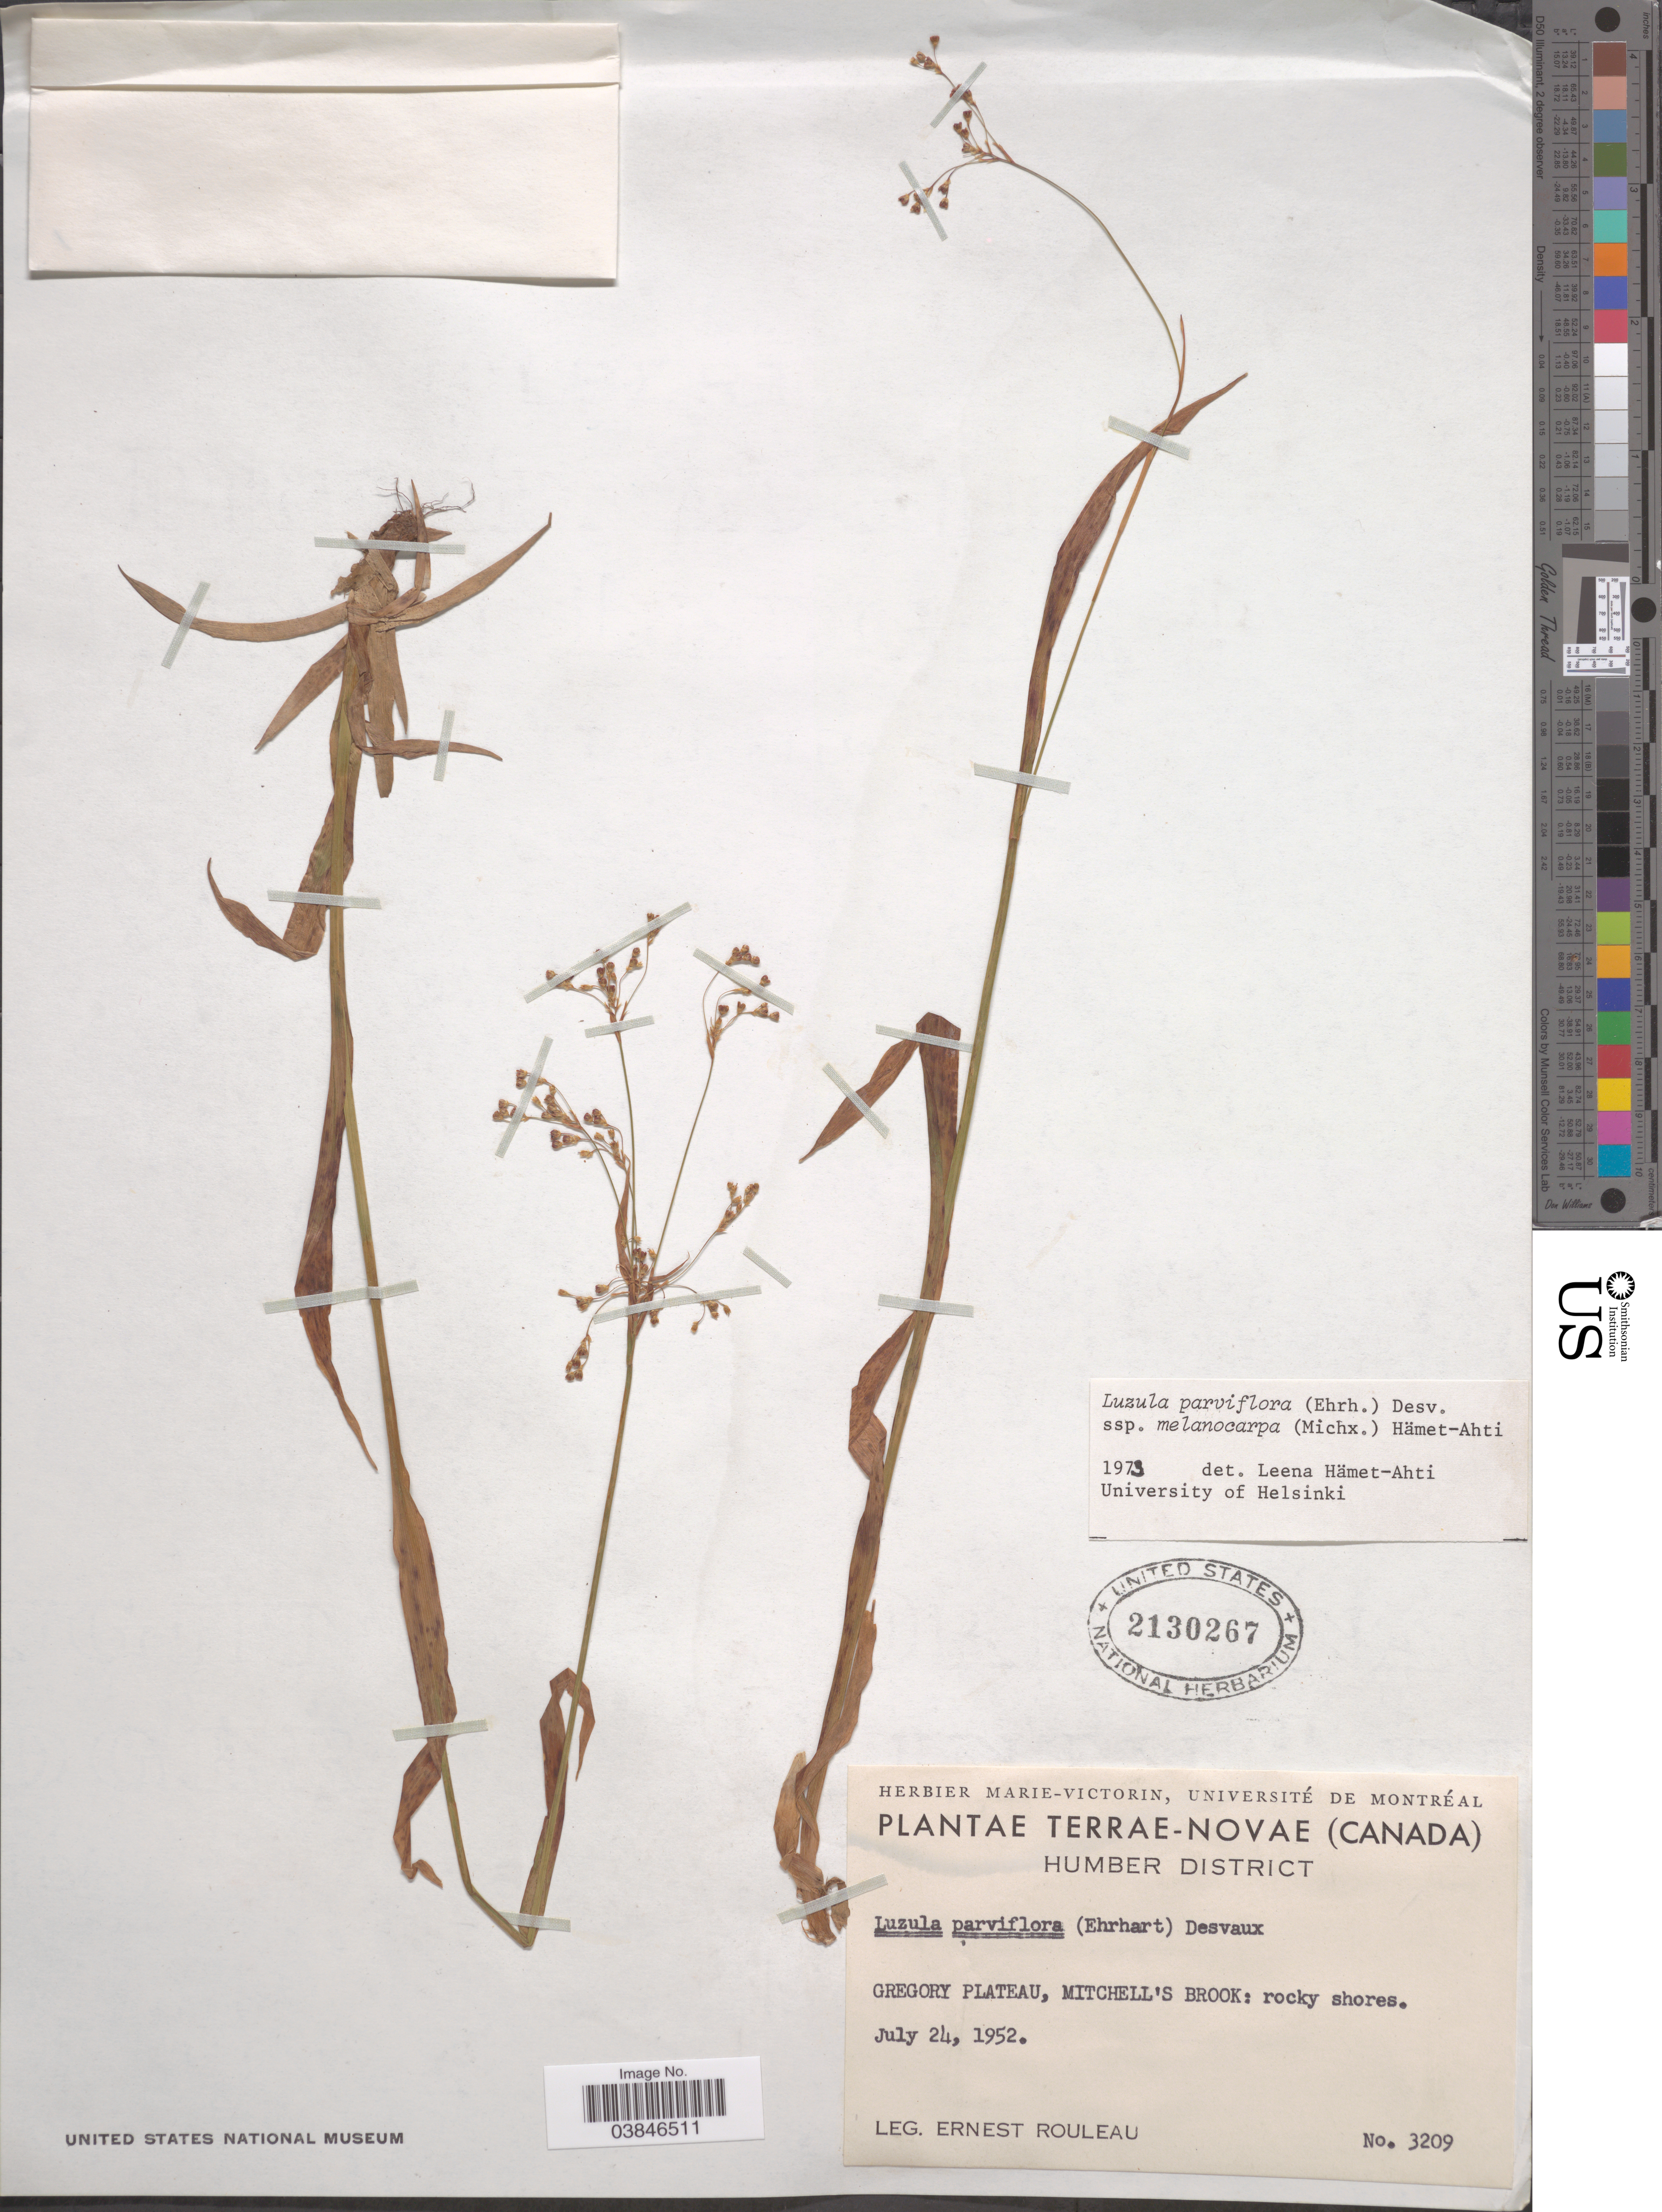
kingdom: Plantae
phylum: Tracheophyta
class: Liliopsida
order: Poales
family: Juncaceae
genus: Luzula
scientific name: Luzula parviflora subsp. melanocarpa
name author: Desv.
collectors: E. Rouleau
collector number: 3209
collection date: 1952-07-24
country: Canada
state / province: Newfoundland and Labrador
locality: Terrae-Novae, Humber District. Gregory Plateau, Mitchell's Brook: rocky shores.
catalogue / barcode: US 2130267